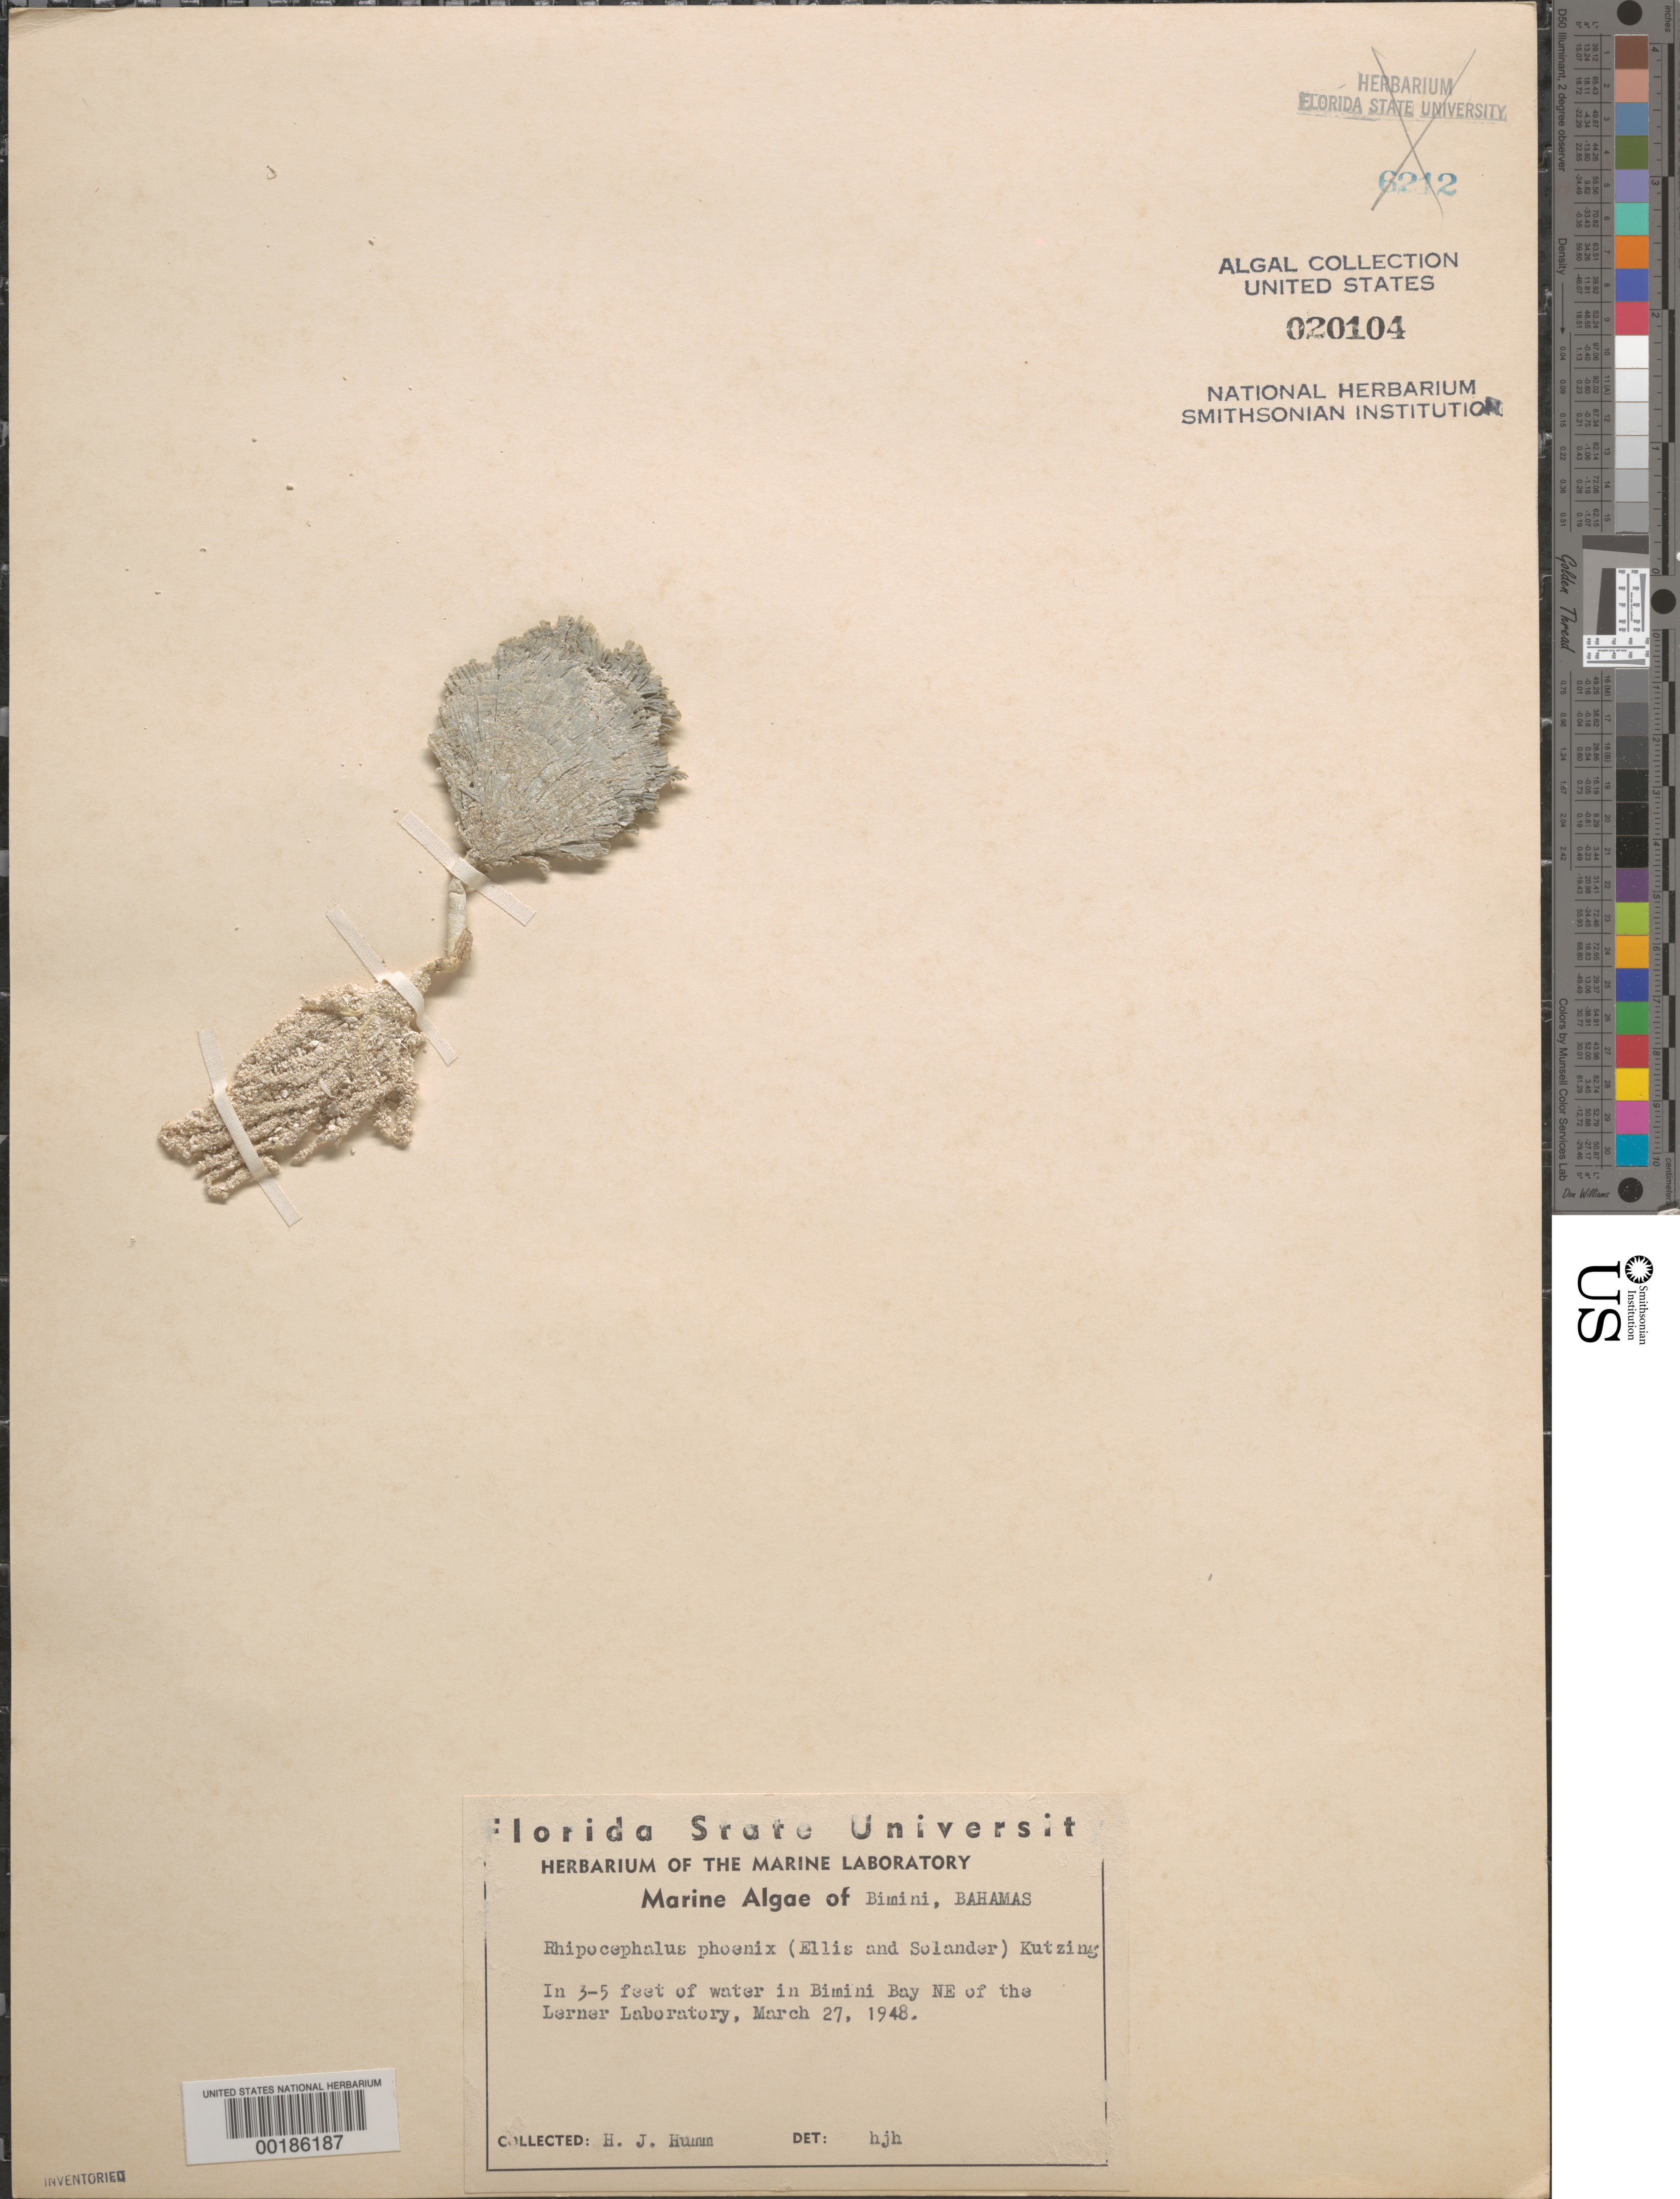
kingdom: Plantae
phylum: Chlorophyta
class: Ulvophyceae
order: Bryopsidales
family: Udoteaceae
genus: Rhipocephalus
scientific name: Rhipocephalus phoenix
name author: (J. Ellis & Sol.) Kütz.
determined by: Humm, Harold J.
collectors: H. J. Humm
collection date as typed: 27 Mar 1948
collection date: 1948-03-27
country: Bahamas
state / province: Biminis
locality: Bimini bay northeast of lerner laboratory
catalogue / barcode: US 20104